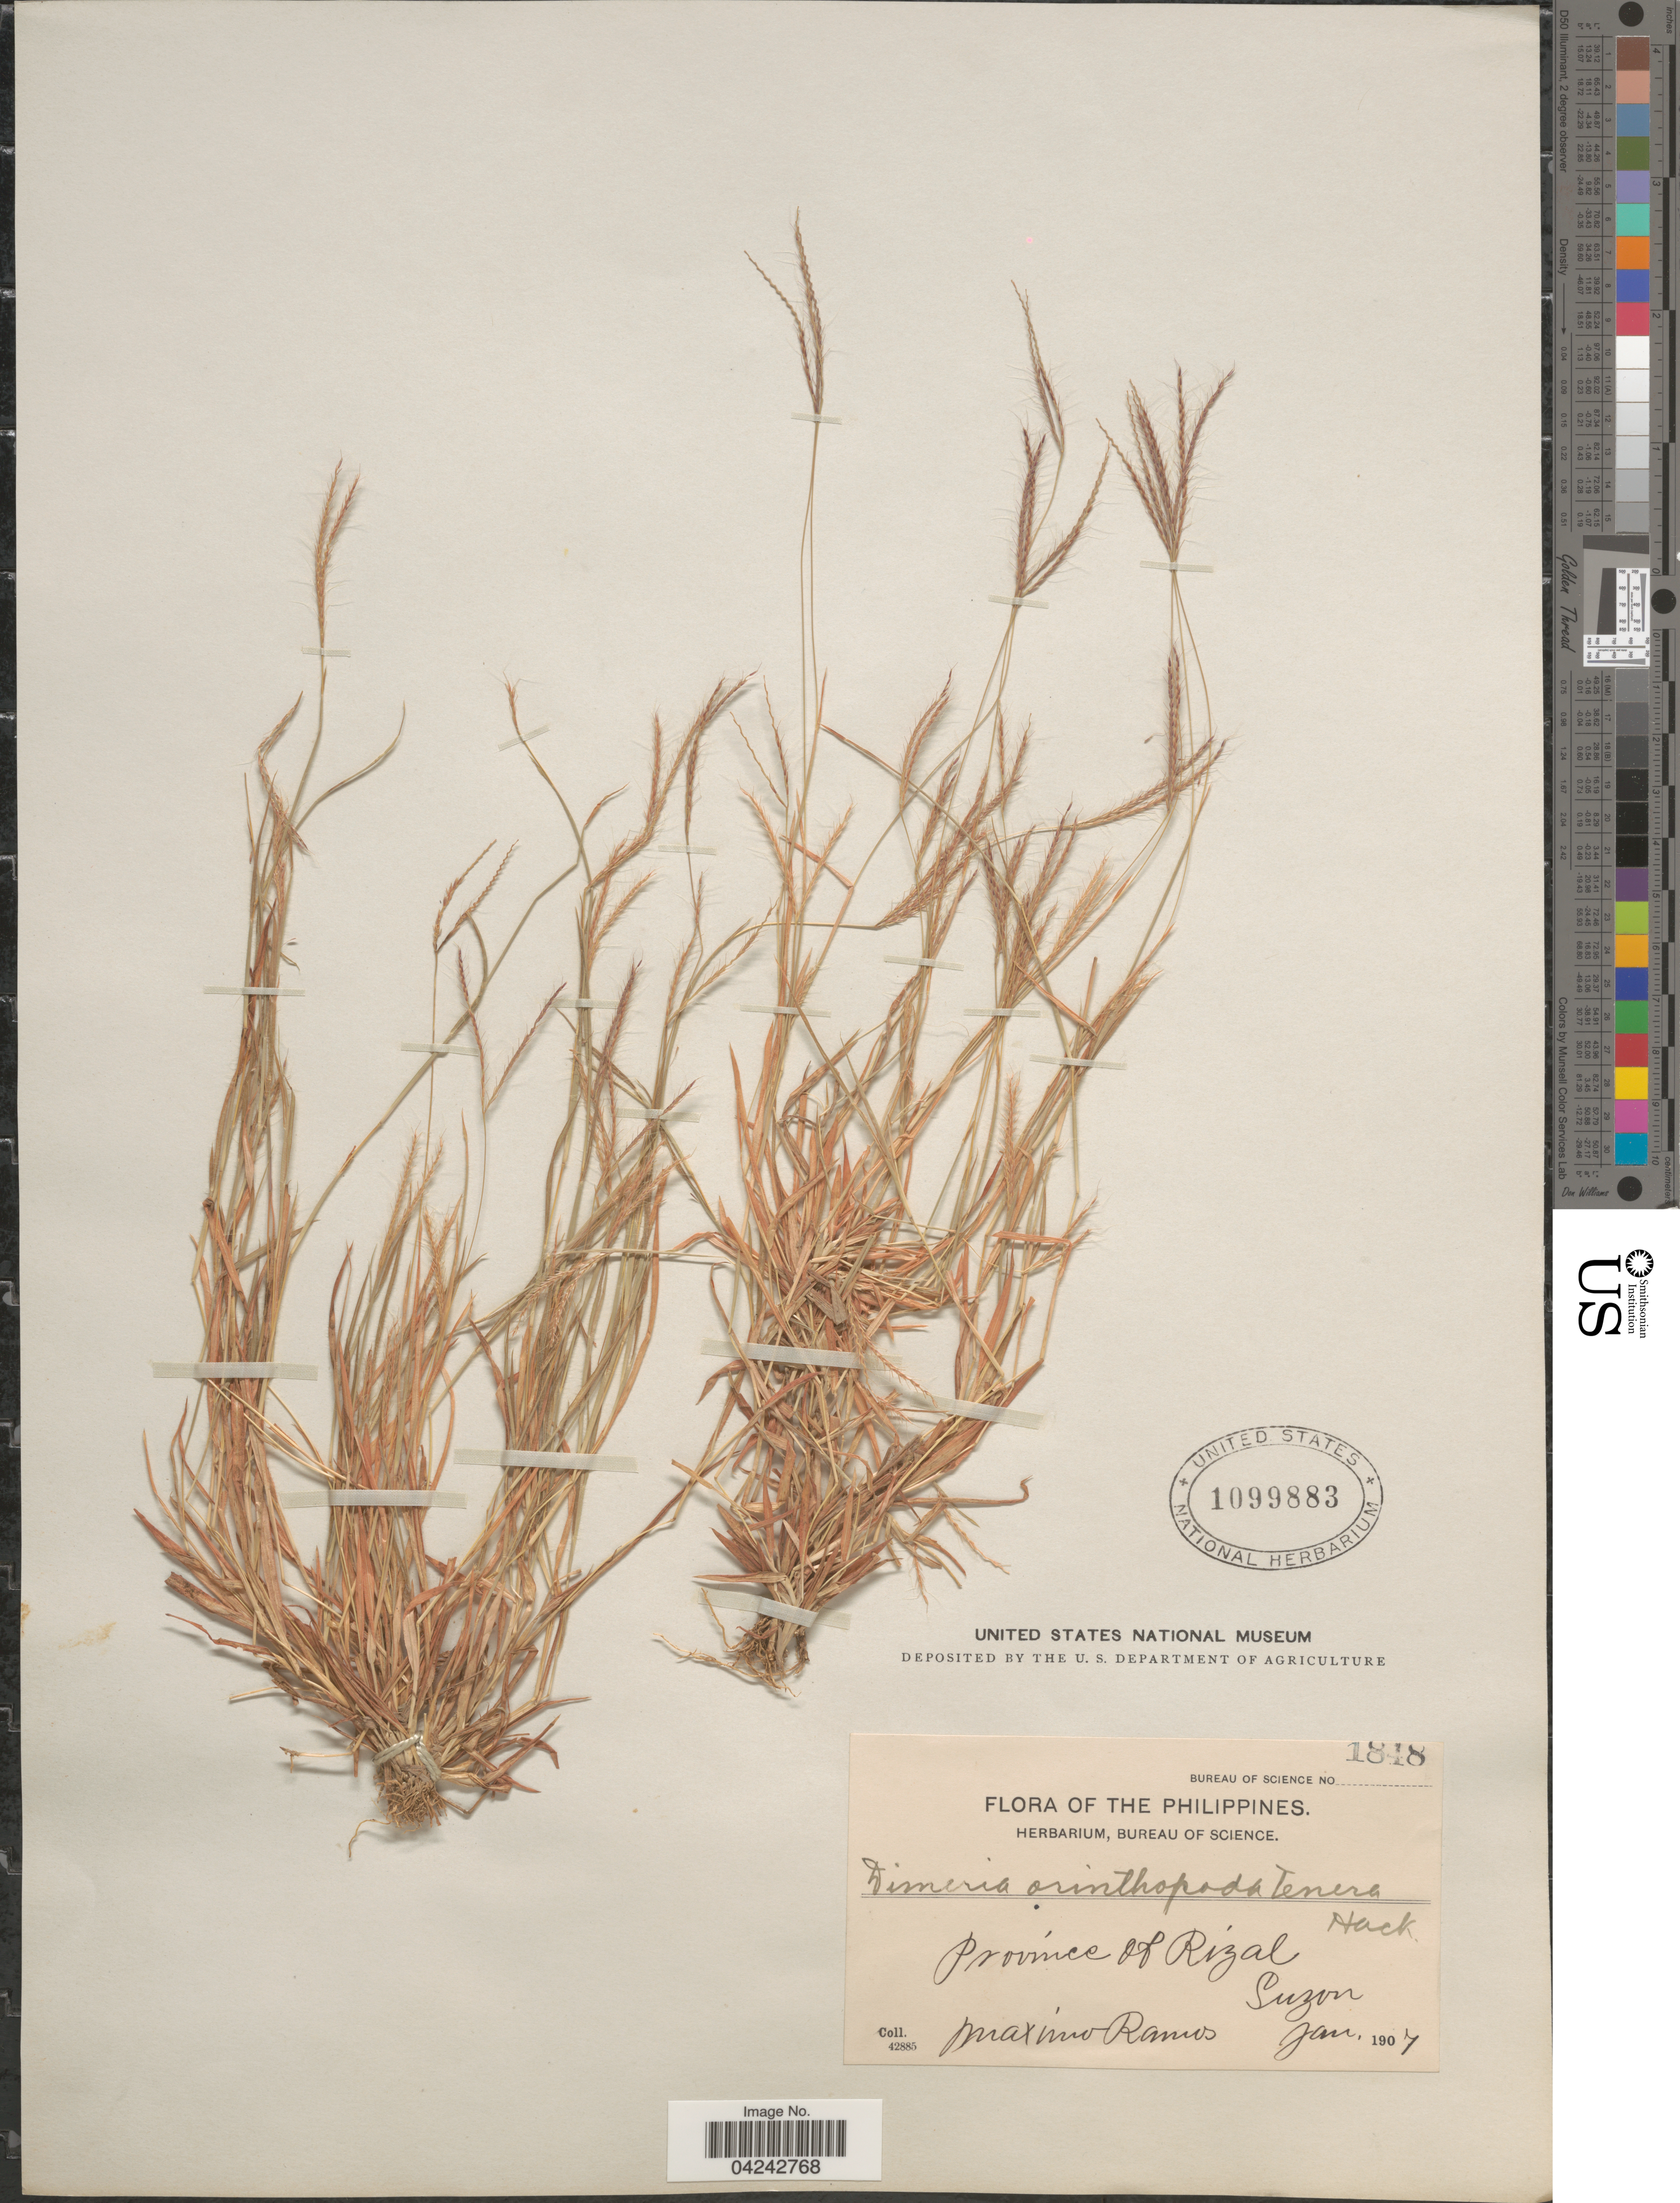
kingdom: Plantae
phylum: Tracheophyta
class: Liliopsida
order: Poales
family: Poaceae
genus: Dimeria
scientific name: Dimeria ornithopoda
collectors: M. Ramos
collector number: Bureau of Science 1848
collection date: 1907-01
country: Philippines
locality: Province of Rizal, Luzon.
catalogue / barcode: US 1099883